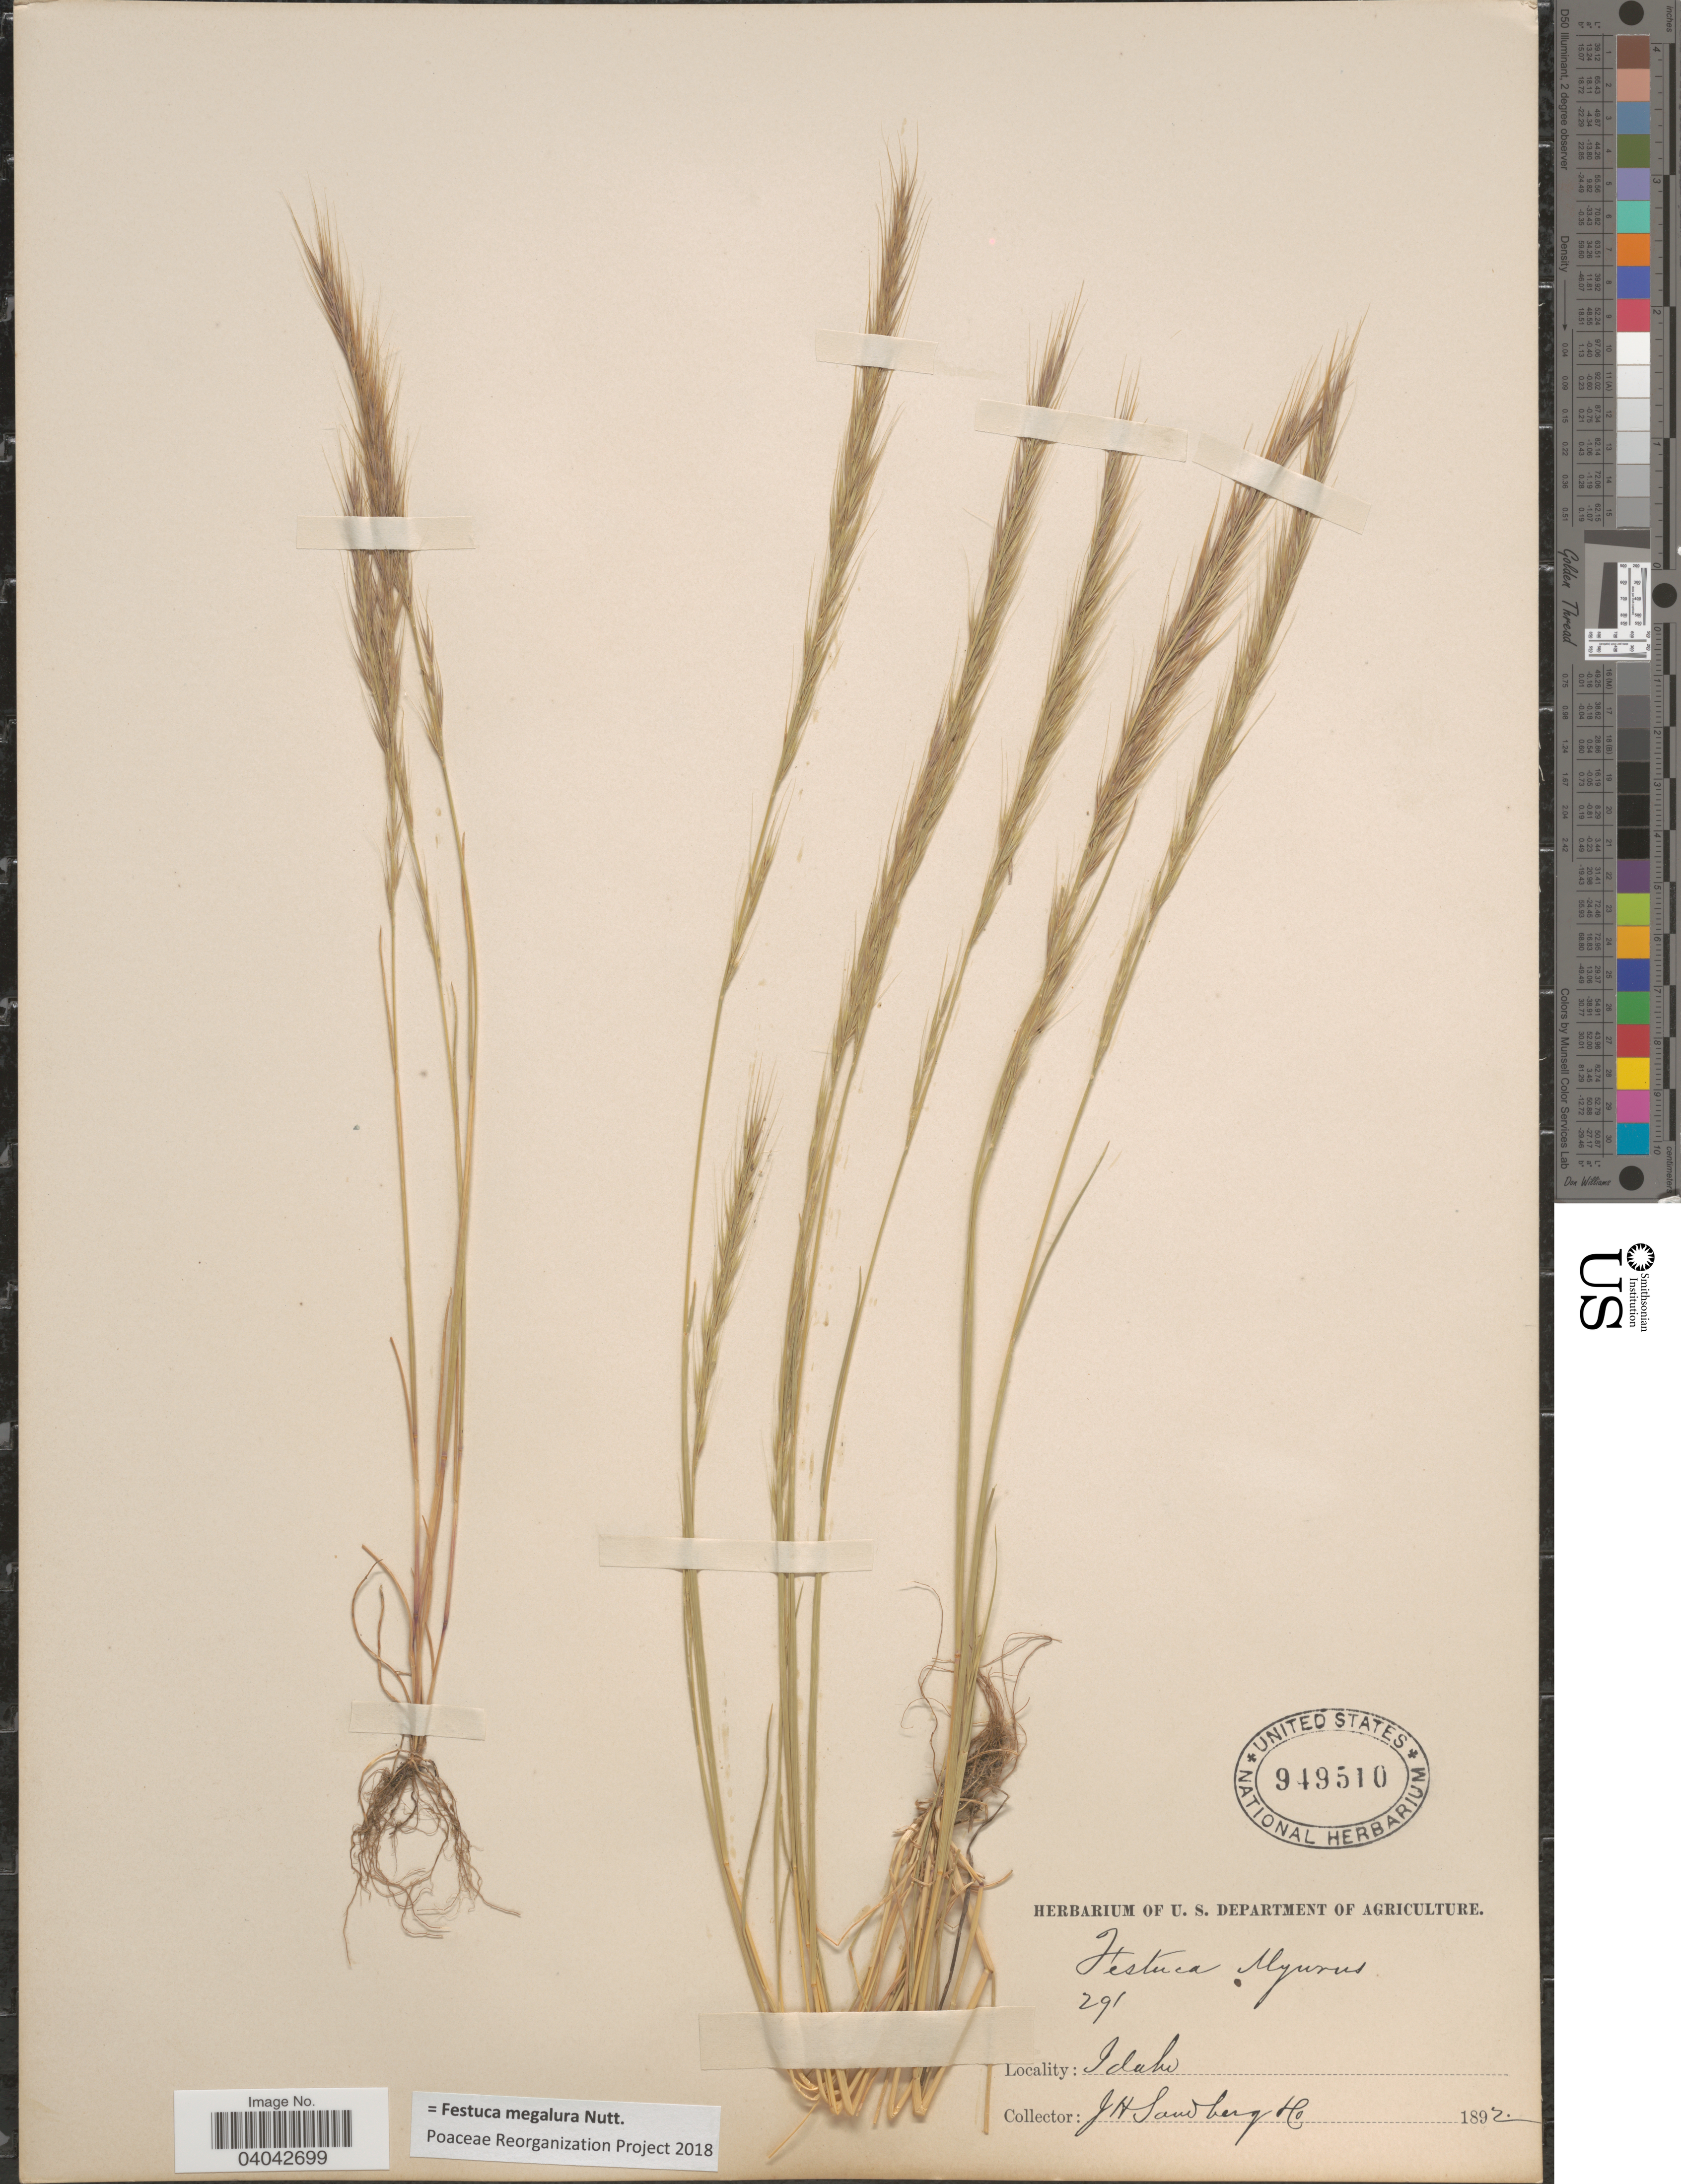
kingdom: Plantae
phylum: Tracheophyta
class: Liliopsida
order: Poales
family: Poaceae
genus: Festuca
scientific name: Festuca megalura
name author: Nutt.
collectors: J. H. Sandberg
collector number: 291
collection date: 1892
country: United States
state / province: Idaho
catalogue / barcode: US 949510